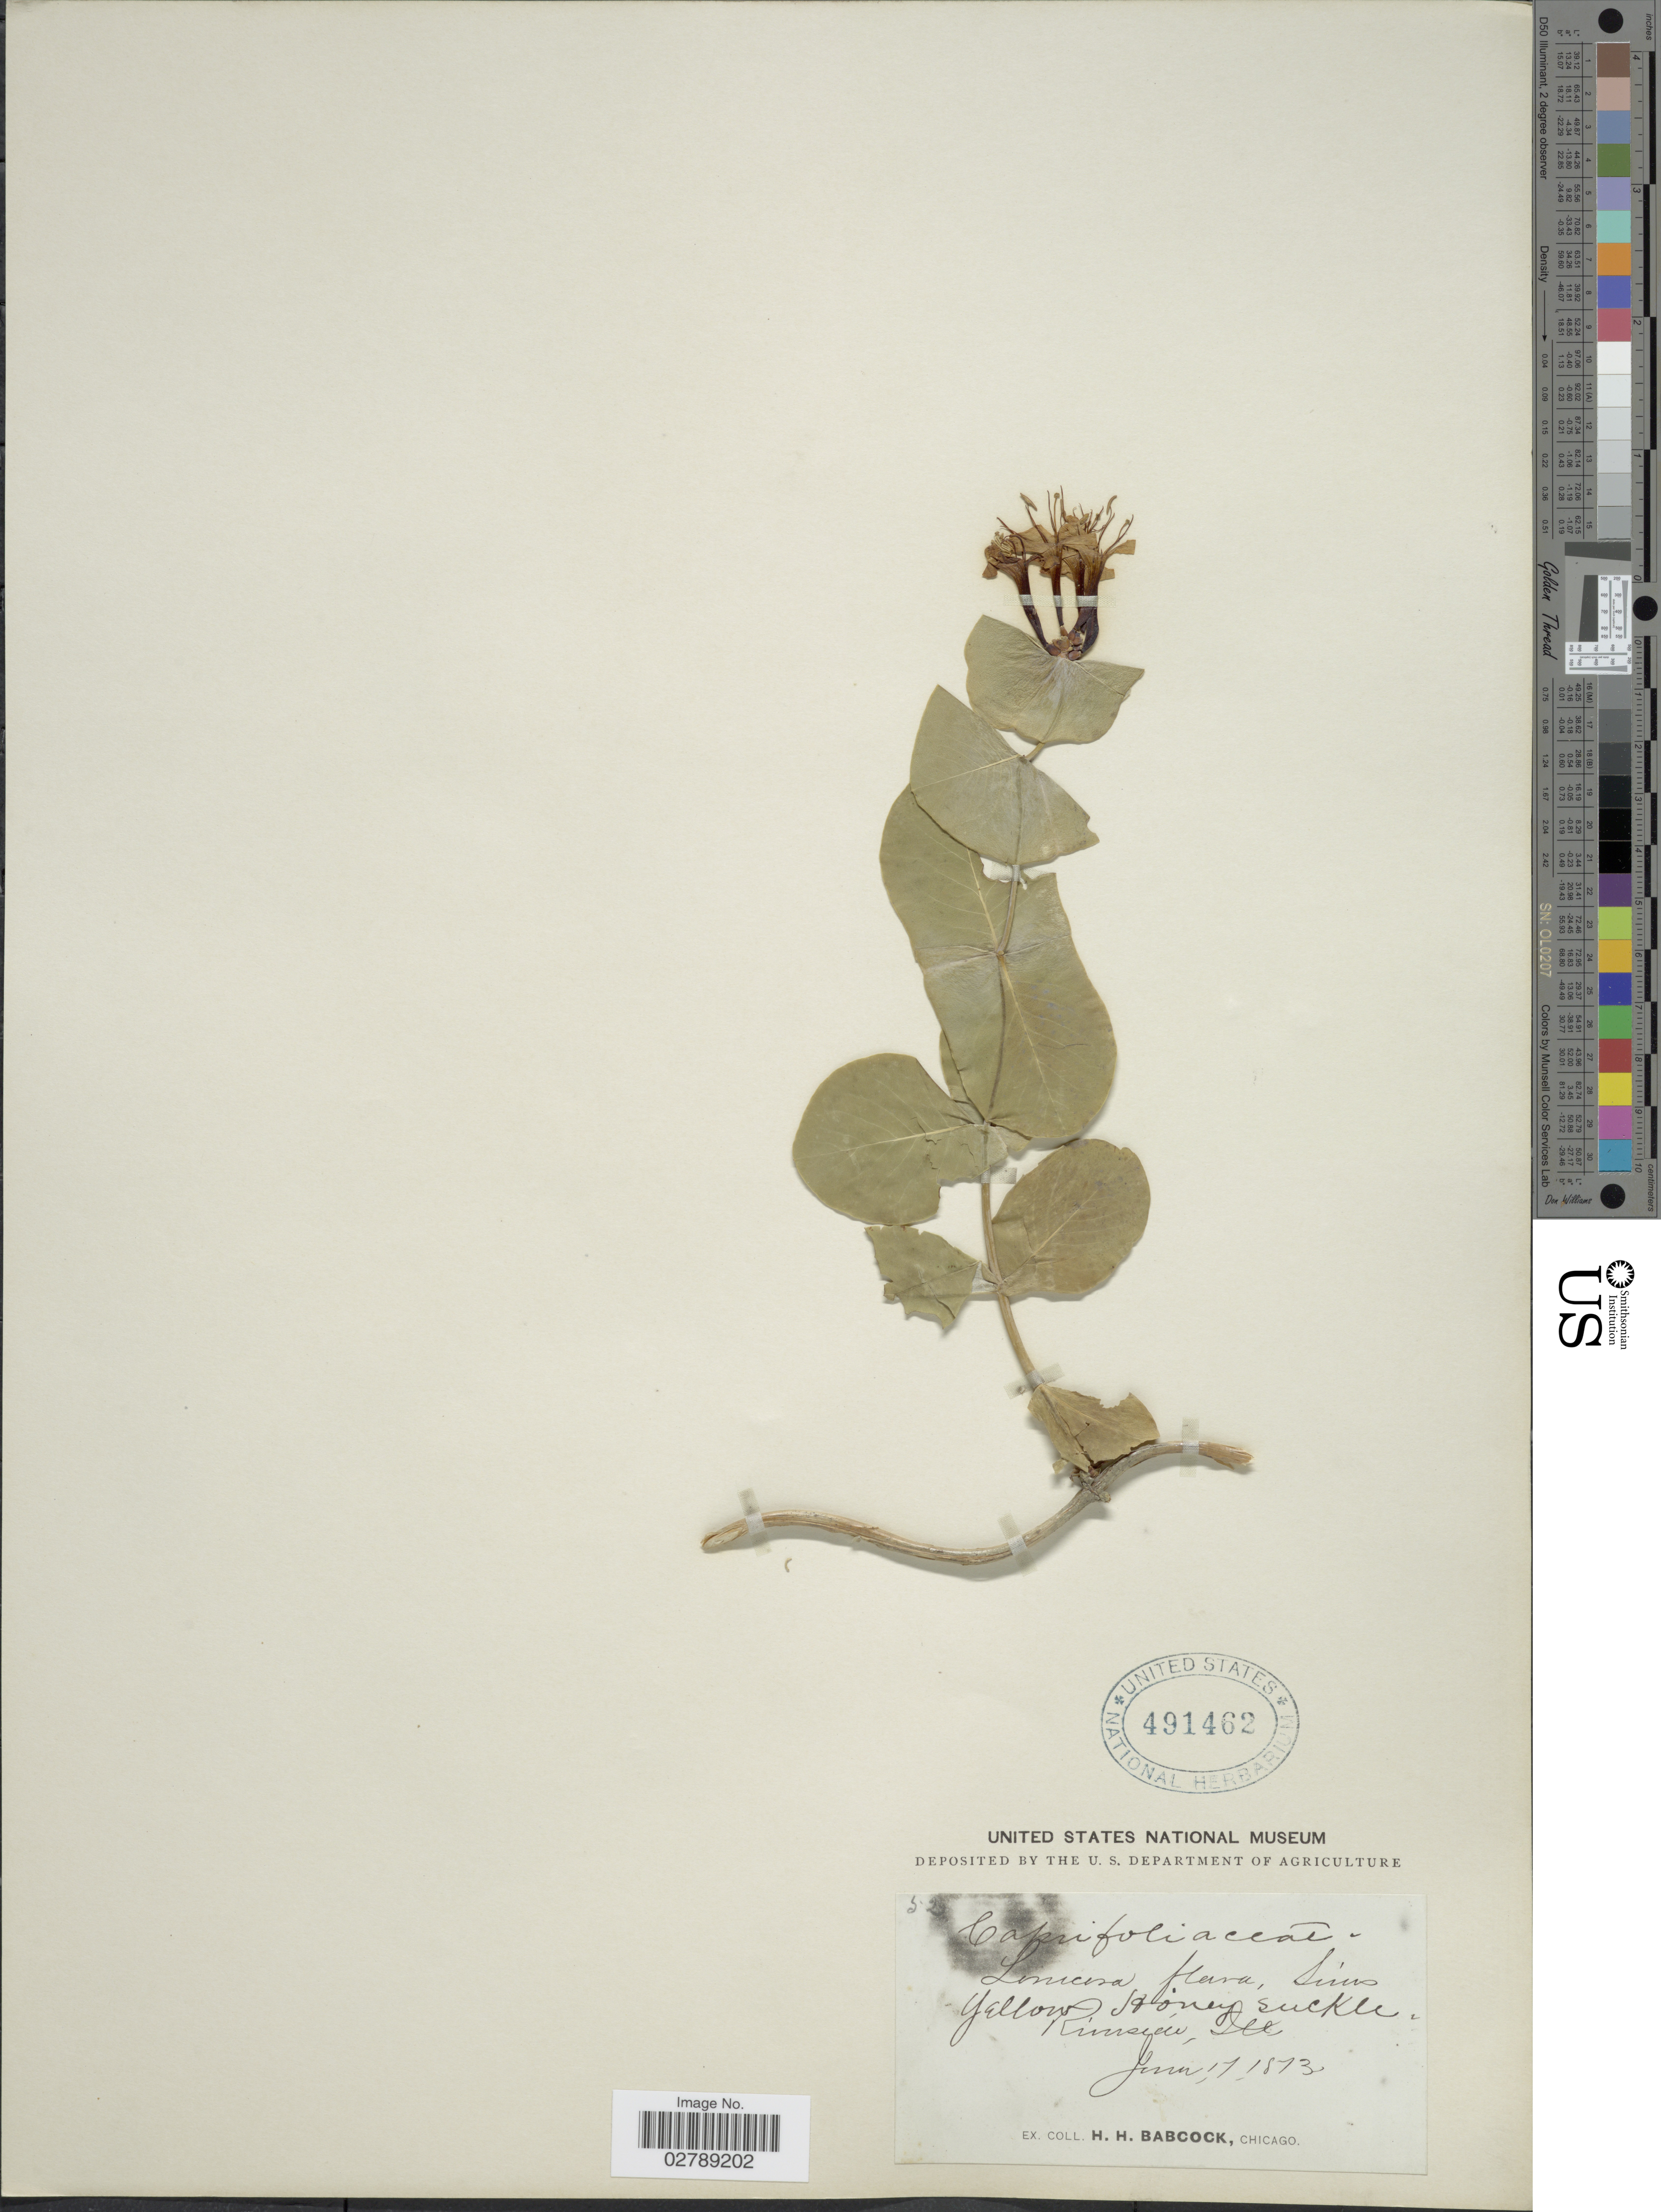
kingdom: Plantae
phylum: Tracheophyta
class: Magnoliopsida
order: Dipsacales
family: Caprifoliaceae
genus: Lonicera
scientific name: Lonicera flava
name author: Sims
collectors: H. Babcock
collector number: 525*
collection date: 1873-06-17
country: United States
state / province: Illinois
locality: Rimside, Ill.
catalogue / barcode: US 491462